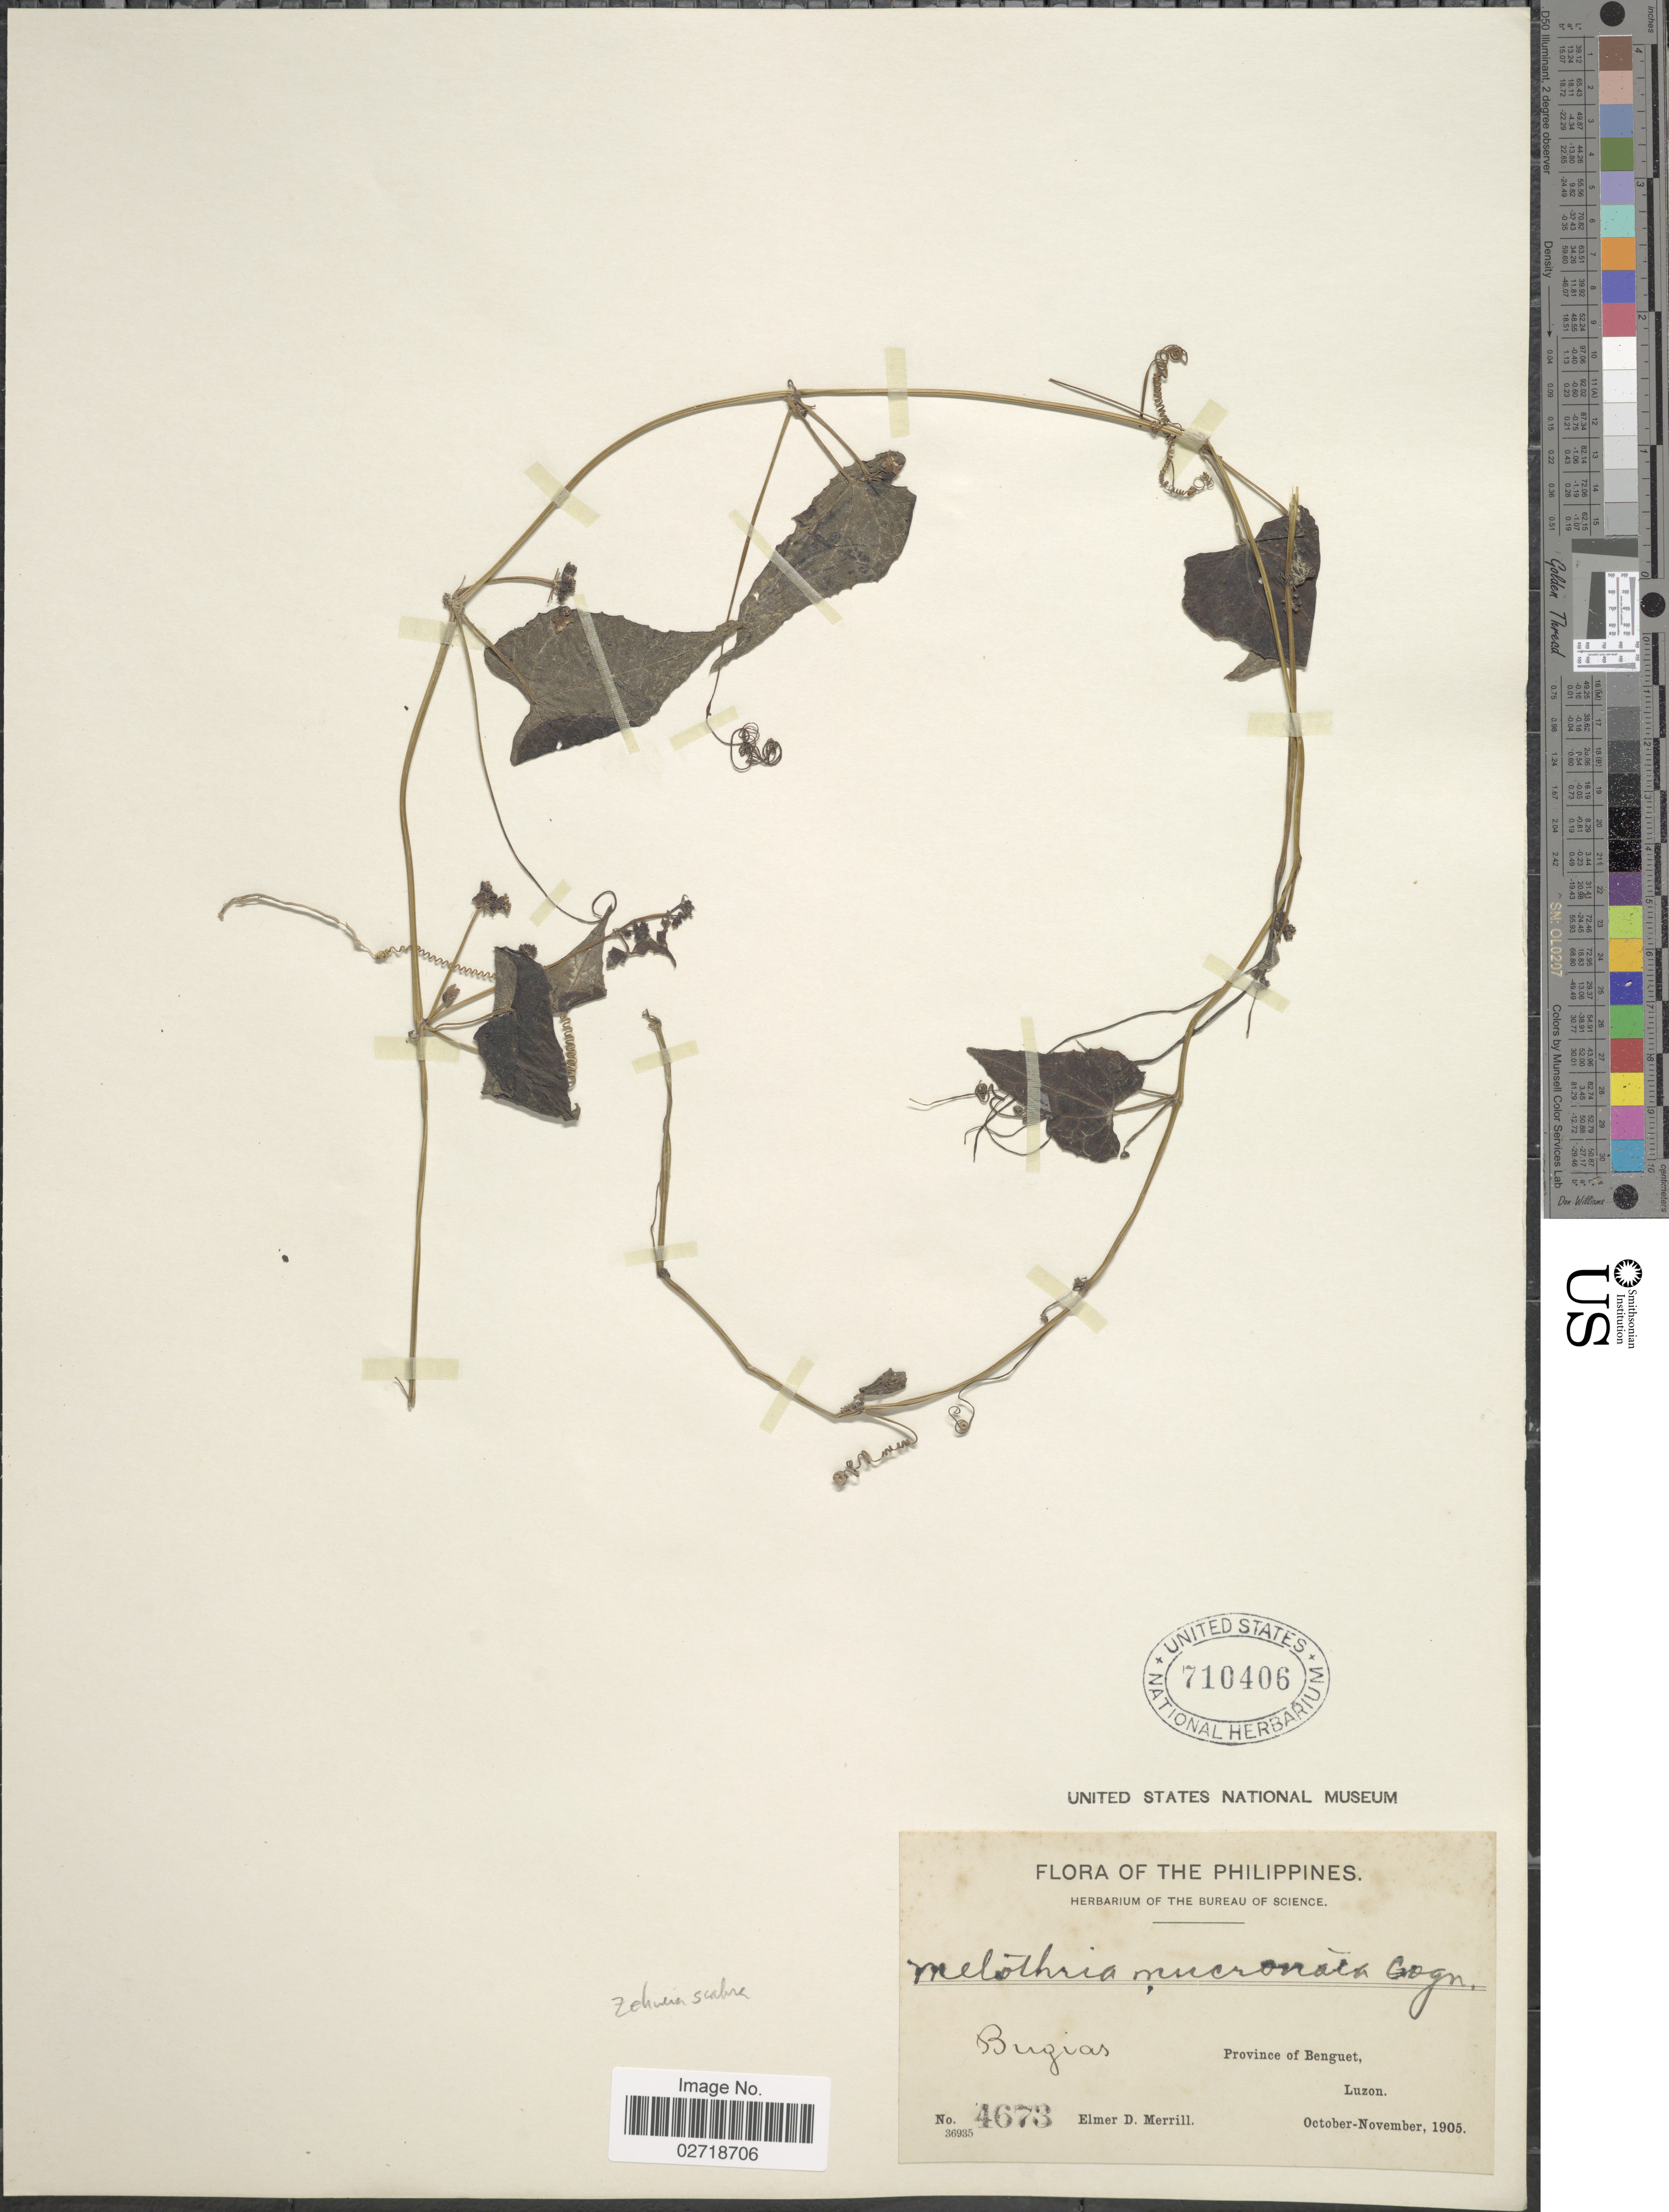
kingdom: Plantae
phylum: Tracheophyta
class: Magnoliopsida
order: Cucurbitales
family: Cucurbitaceae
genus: Zehneria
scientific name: Zehneria repanda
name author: (Blume) C.M.Simmons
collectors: E. D. Merrill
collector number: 4673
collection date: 1905-10/1905-11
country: Philippines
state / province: Cordillera (Administrative Region)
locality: Bugias, Province of Benguet, Luzon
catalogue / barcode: US 710406